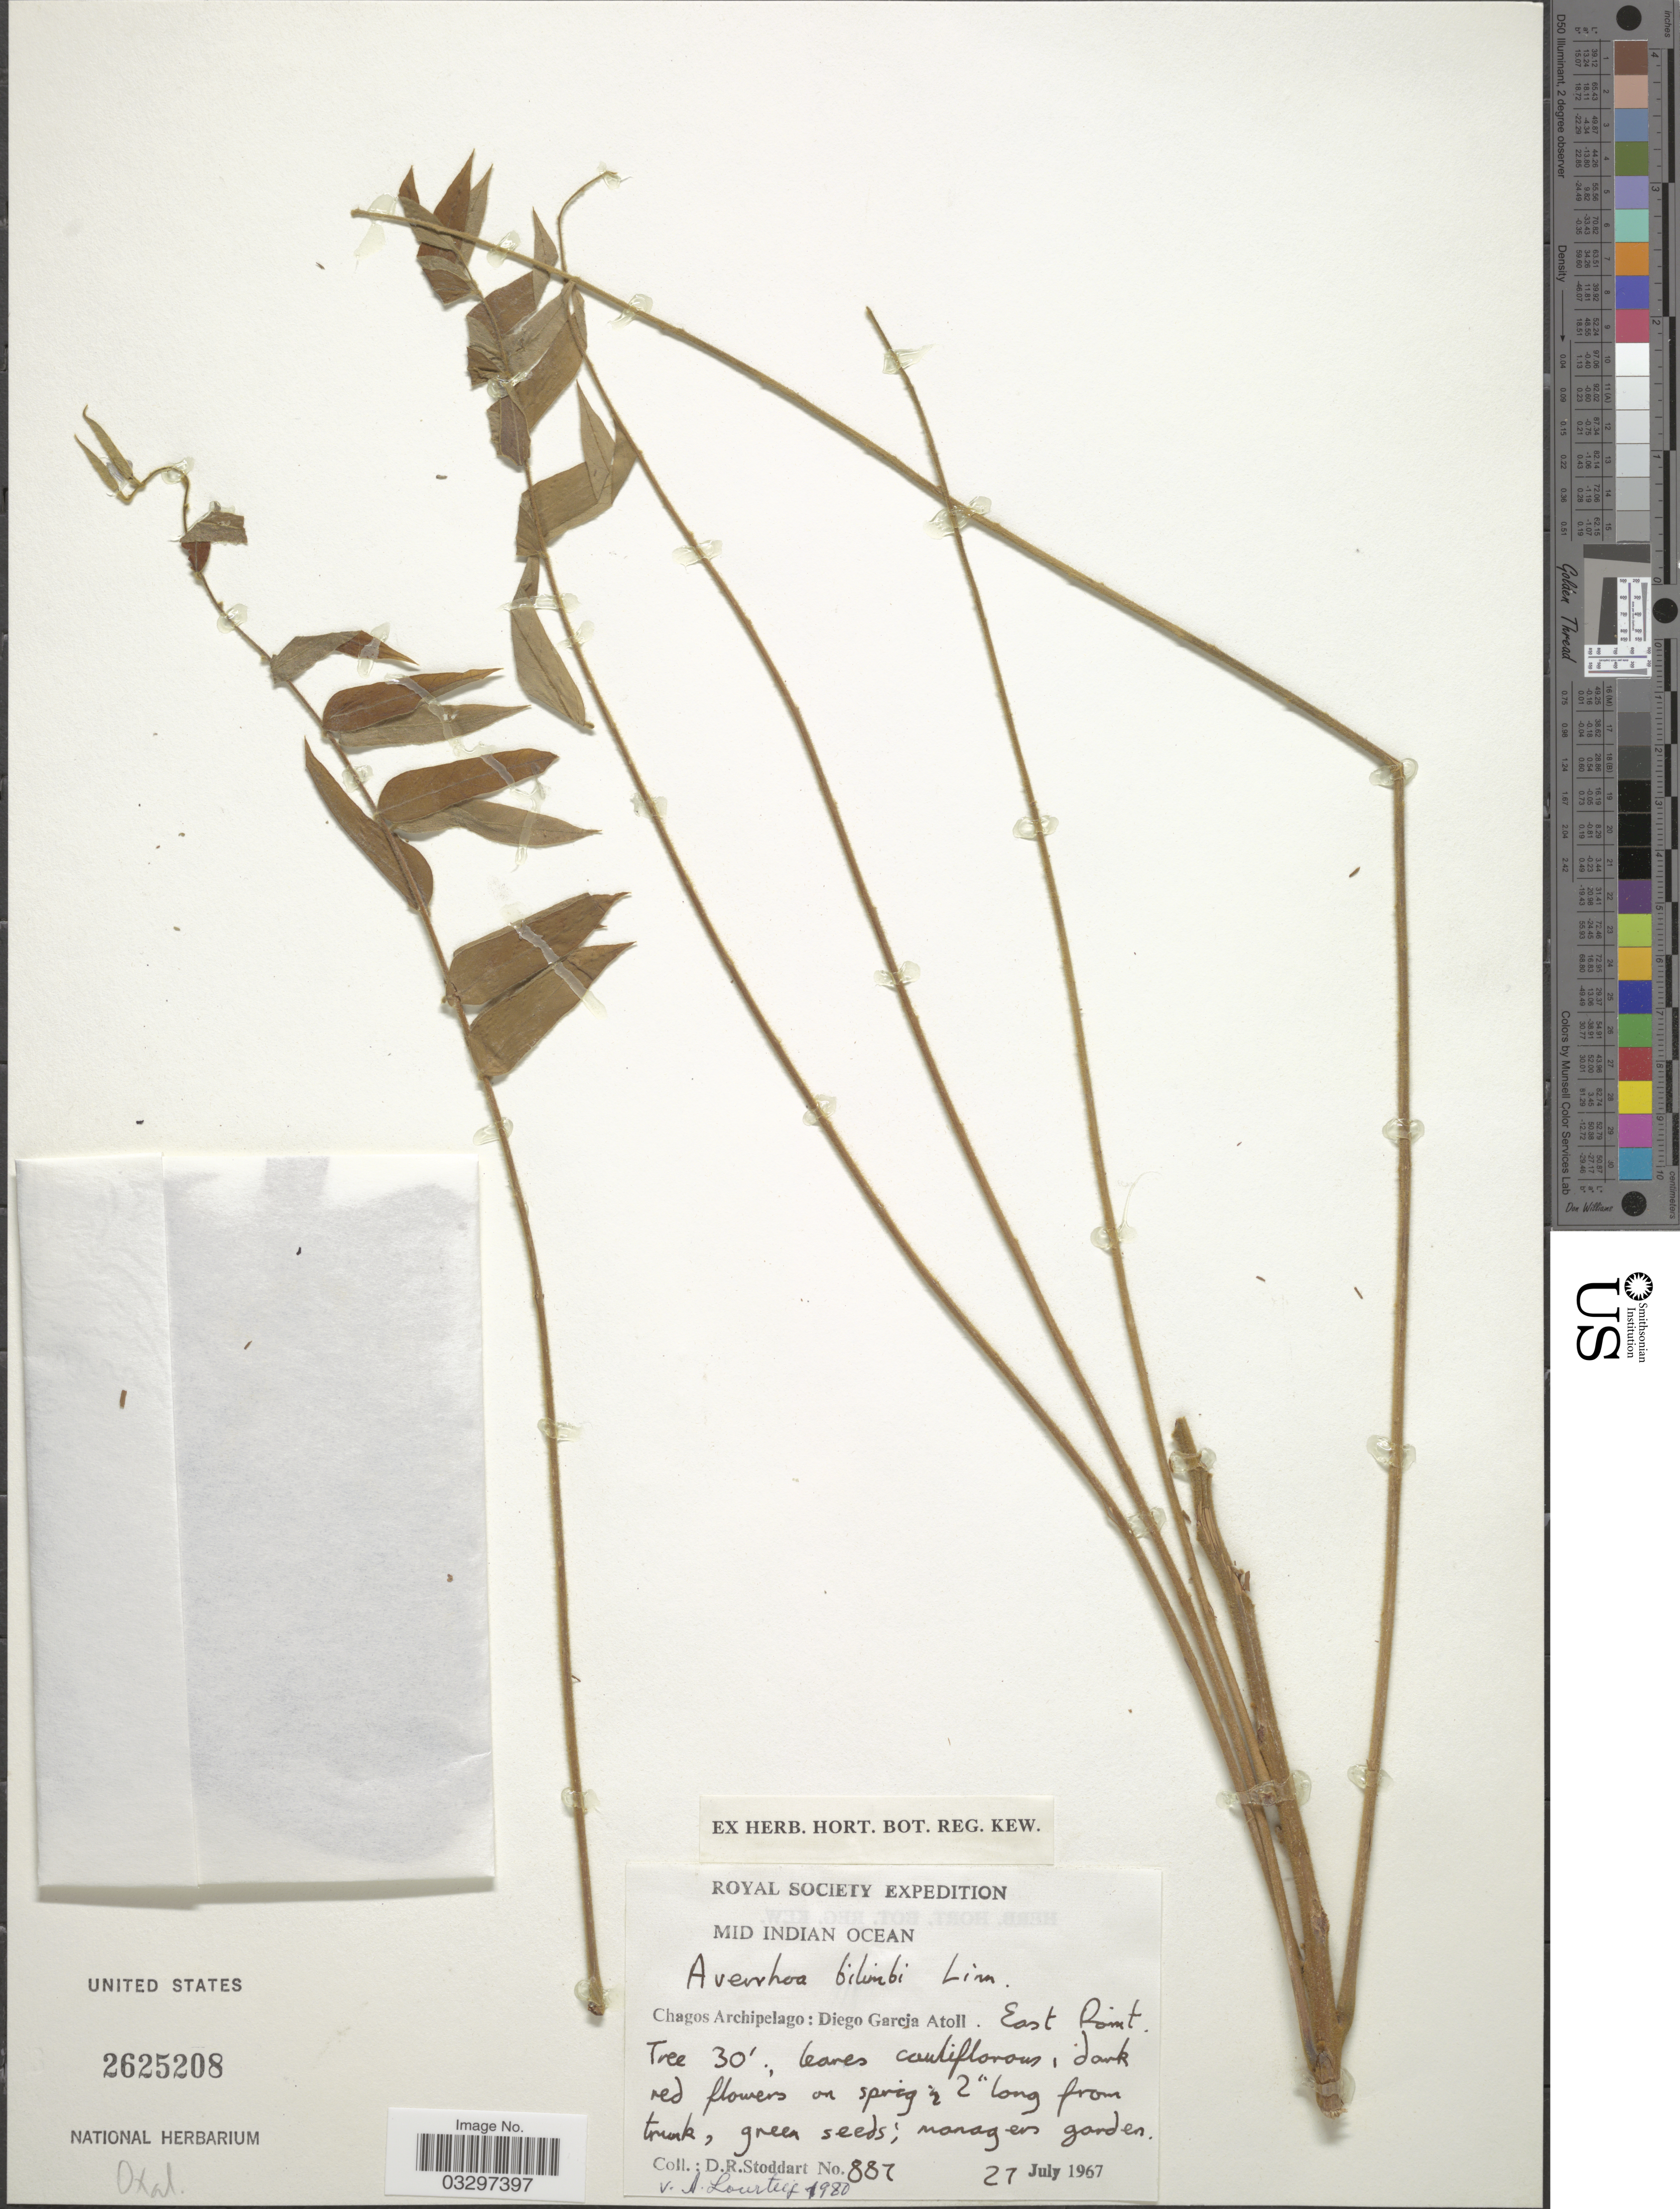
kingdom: Plantae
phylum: Tracheophyta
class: Magnoliopsida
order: Oxalidales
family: Oxalidaceae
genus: Averrhoa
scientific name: Averrhoa bilimbi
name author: L.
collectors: D. R. Stoddart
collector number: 887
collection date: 1967-07-27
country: British Indian Ocean Territory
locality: Mid Indian Ocean. Chagos Archipelago: Diego Garcia Atoll. East Point.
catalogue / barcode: US 2625208